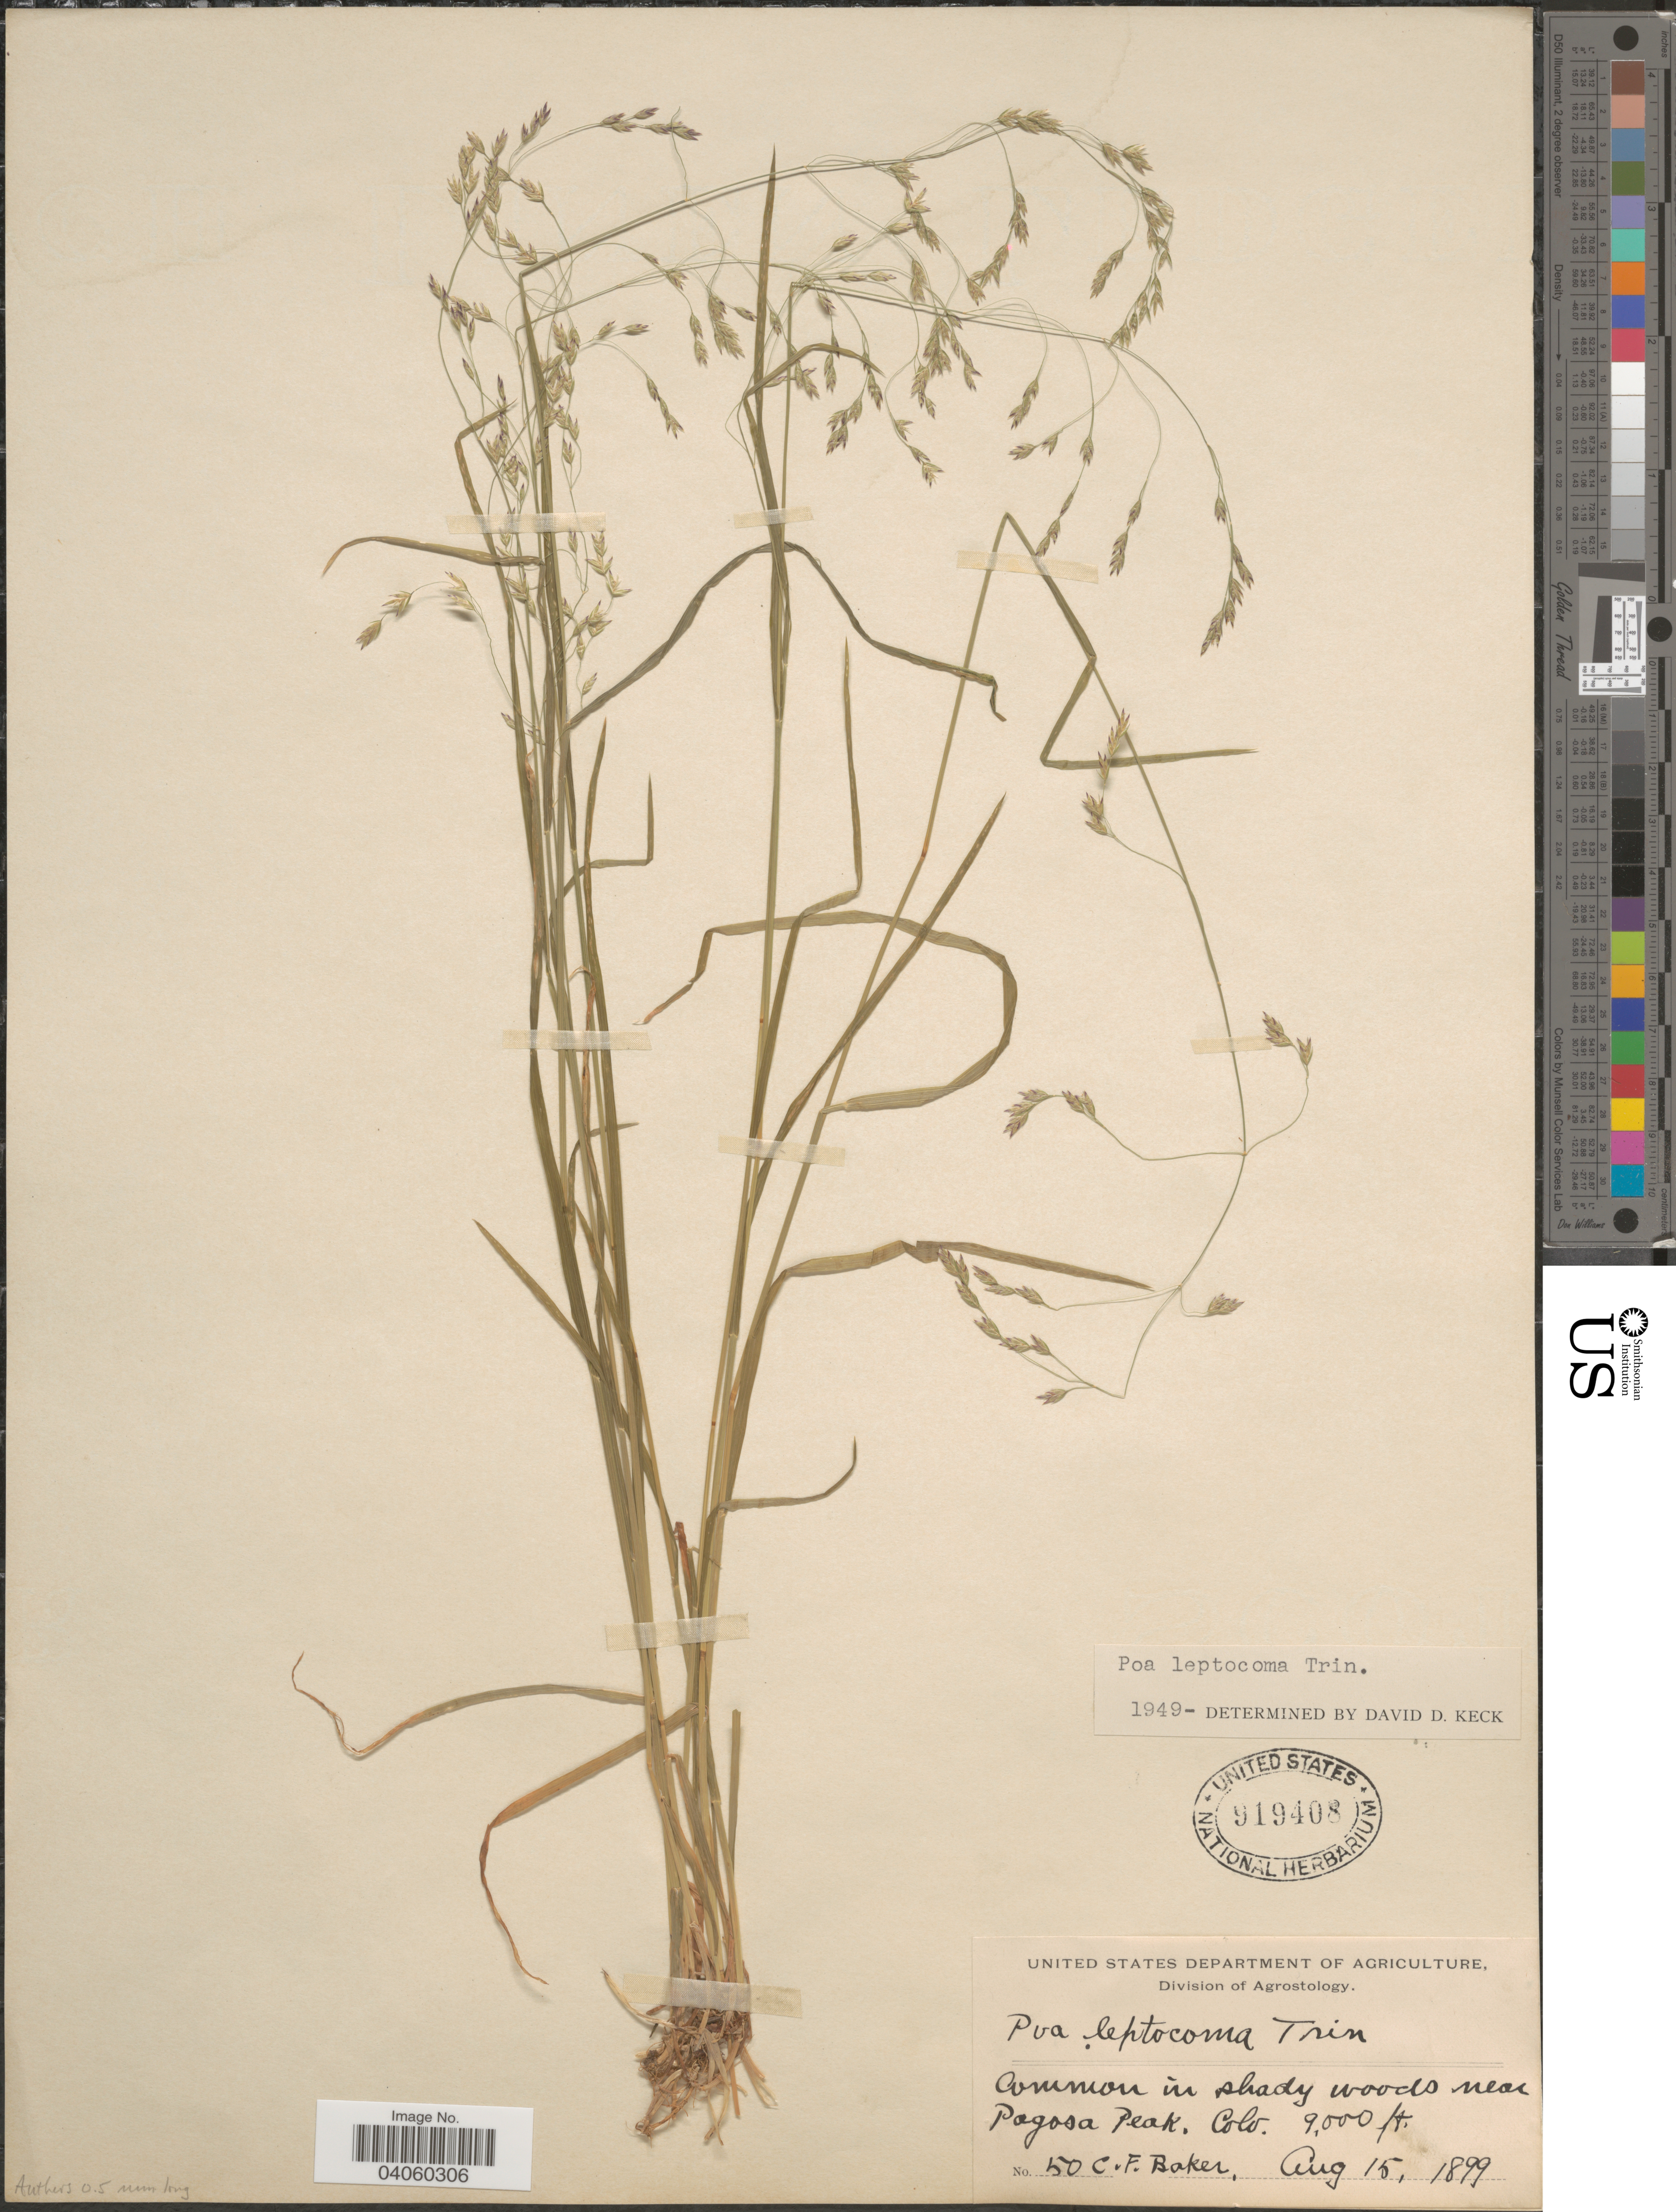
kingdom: Plantae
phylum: Tracheophyta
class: Liliopsida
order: Poales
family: Poaceae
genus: Poa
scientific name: Poa leptocoma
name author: Trin.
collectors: C. F. Baker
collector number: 50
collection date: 1899-08-15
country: United States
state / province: Colorado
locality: Common in shady woods near Pagosa Peak.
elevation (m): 2743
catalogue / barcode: US 919408